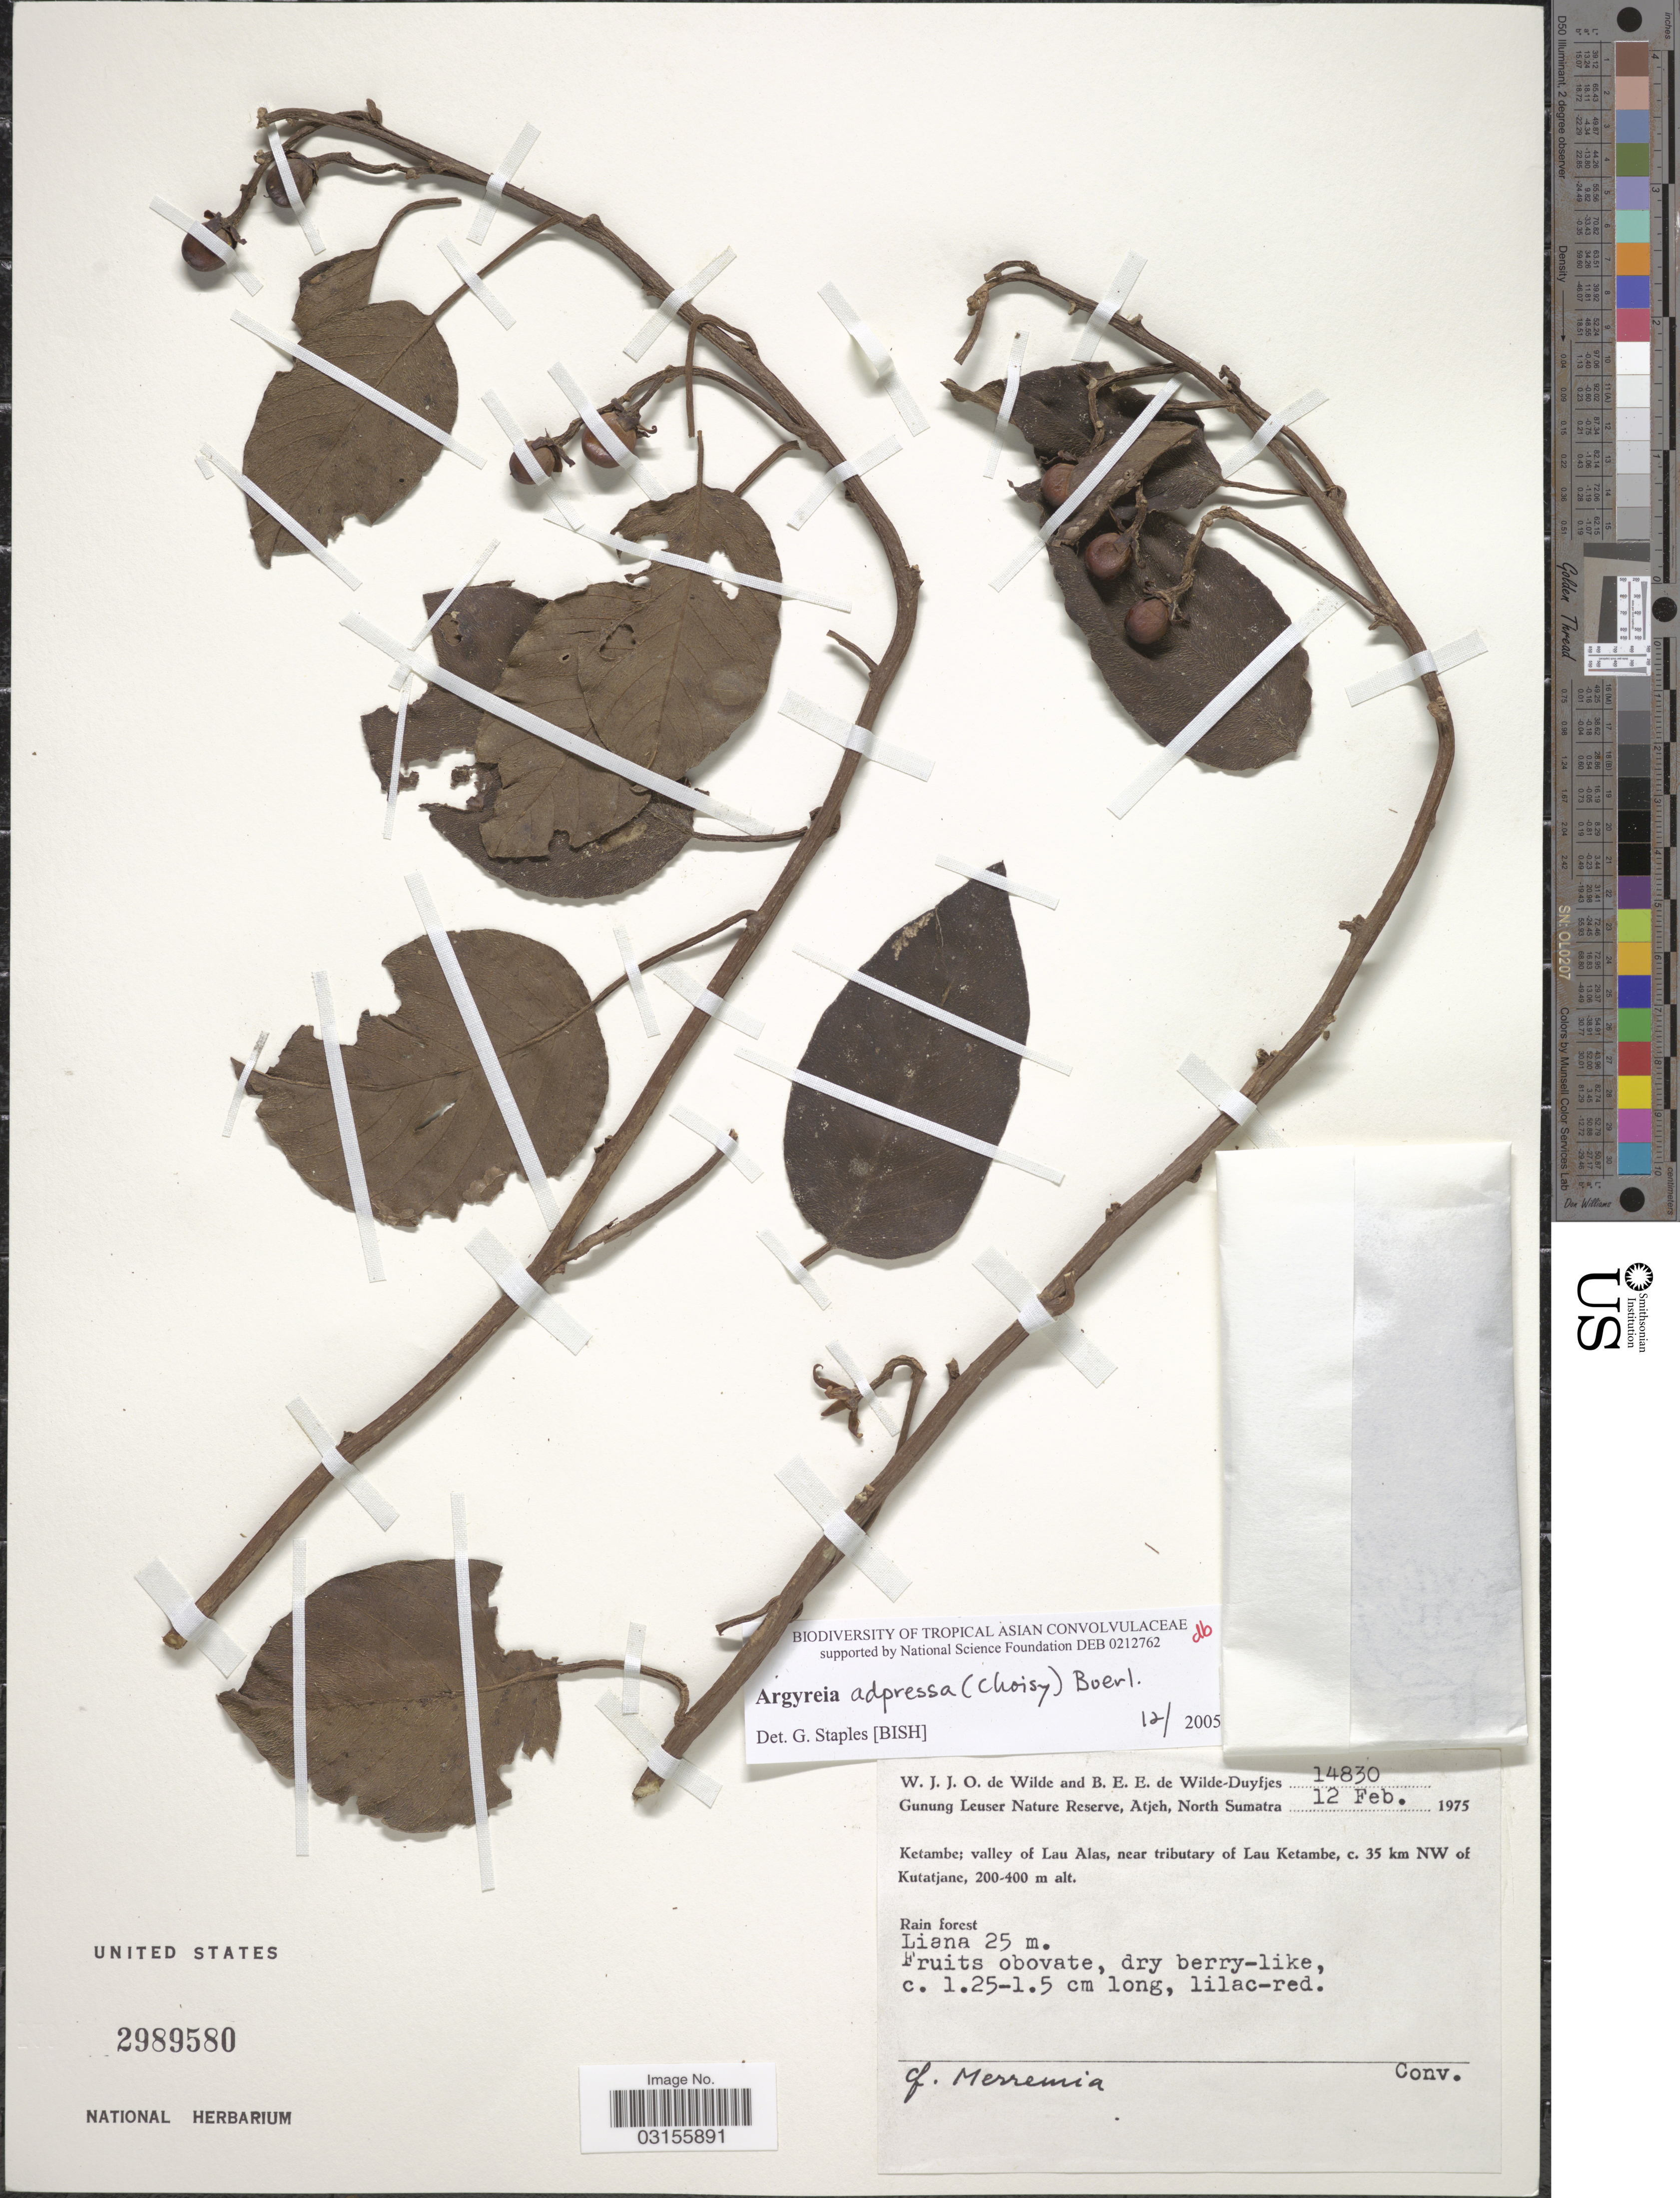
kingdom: Plantae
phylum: Tracheophyta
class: Magnoliopsida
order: Solanales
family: Convolvulaceae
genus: Argyreia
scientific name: Argyreia adpressa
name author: (Choisy) Boerl.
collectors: W. J. de Wilde & B. E. de Wilde-Duyfjes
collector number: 14830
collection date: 1975-02-12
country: Indonesia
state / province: Sumatra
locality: Gunung Leuser Nature Reserve, Atjeh, North Sumatra. Ketambe; valley of Lau Alas, near tributary of Lau Ketambe, c. 35 km NW of Kutatjane.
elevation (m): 200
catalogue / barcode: US 2989580